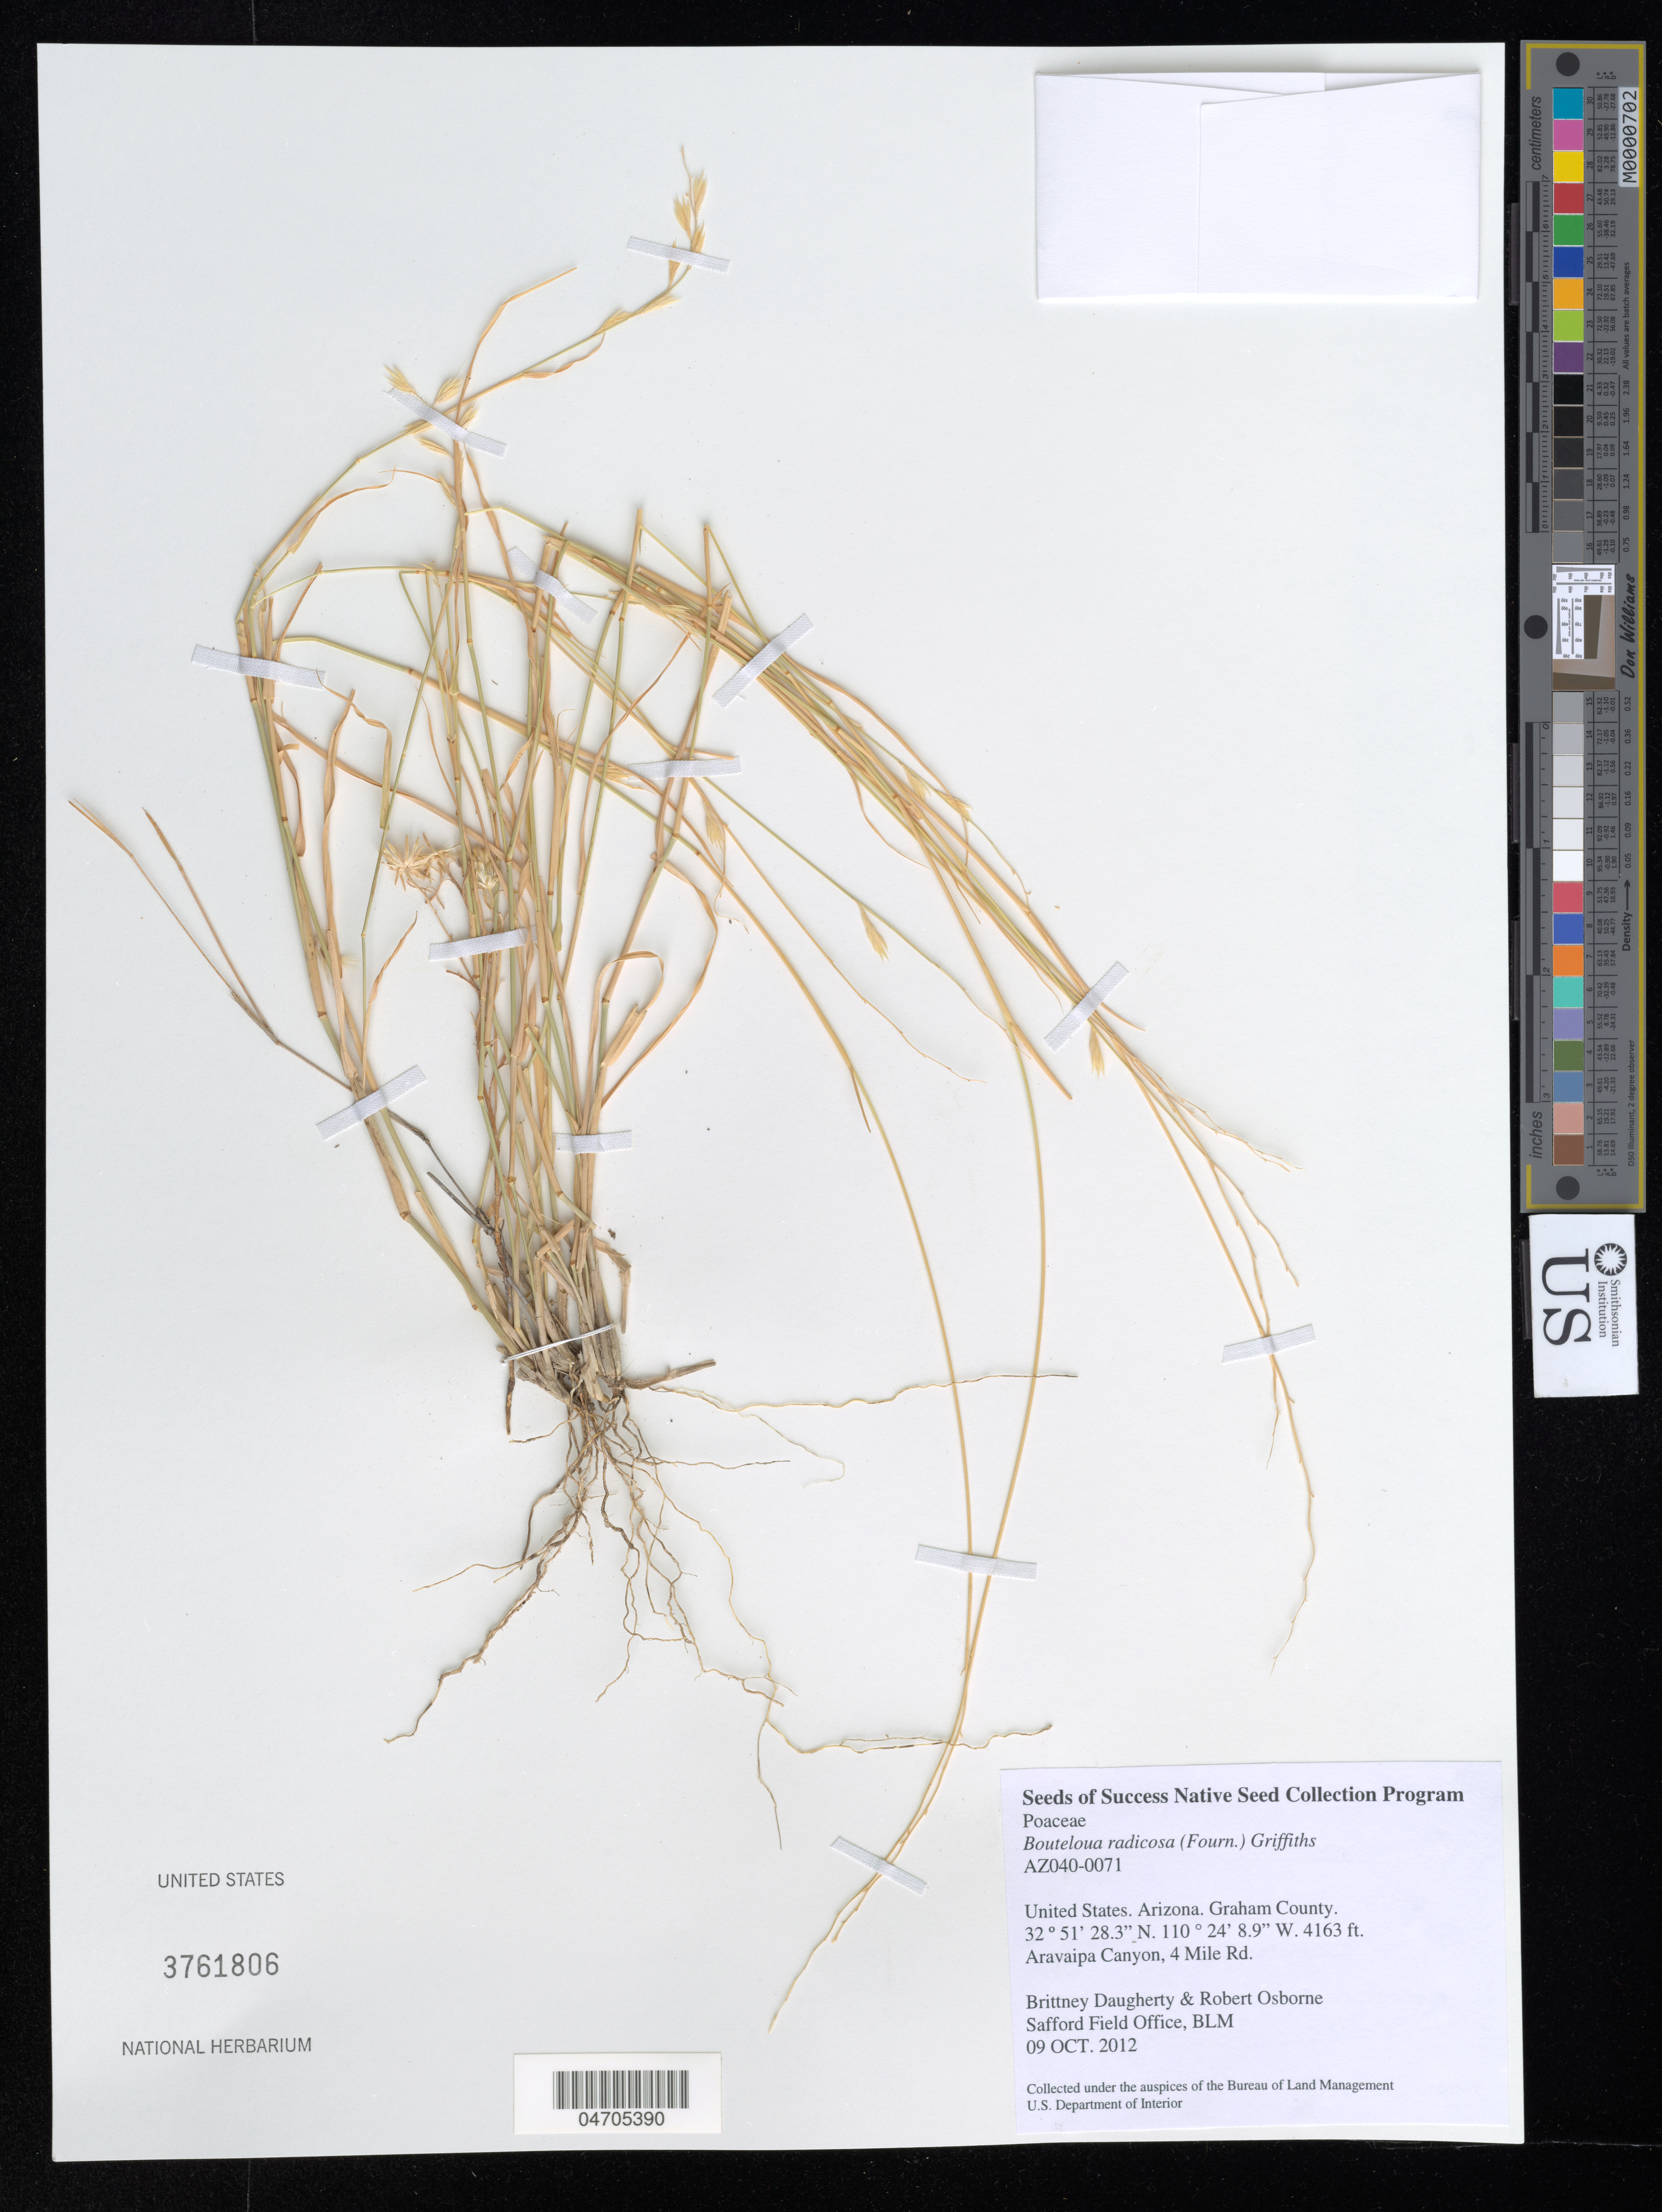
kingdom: Plantae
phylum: Tracheophyta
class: Liliopsida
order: Poales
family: Poaceae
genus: Bouteloua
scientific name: Bouteloua radicosa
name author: (E. Fourn.) Griffiths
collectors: B. Daugherty & R. Osborne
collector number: AZ040-0071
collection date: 2012-10-09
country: United States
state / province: Arizona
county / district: Graham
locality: Graham County. Aravaipa Canyon, 4 Mile Rd.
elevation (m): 1269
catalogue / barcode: US 3761806